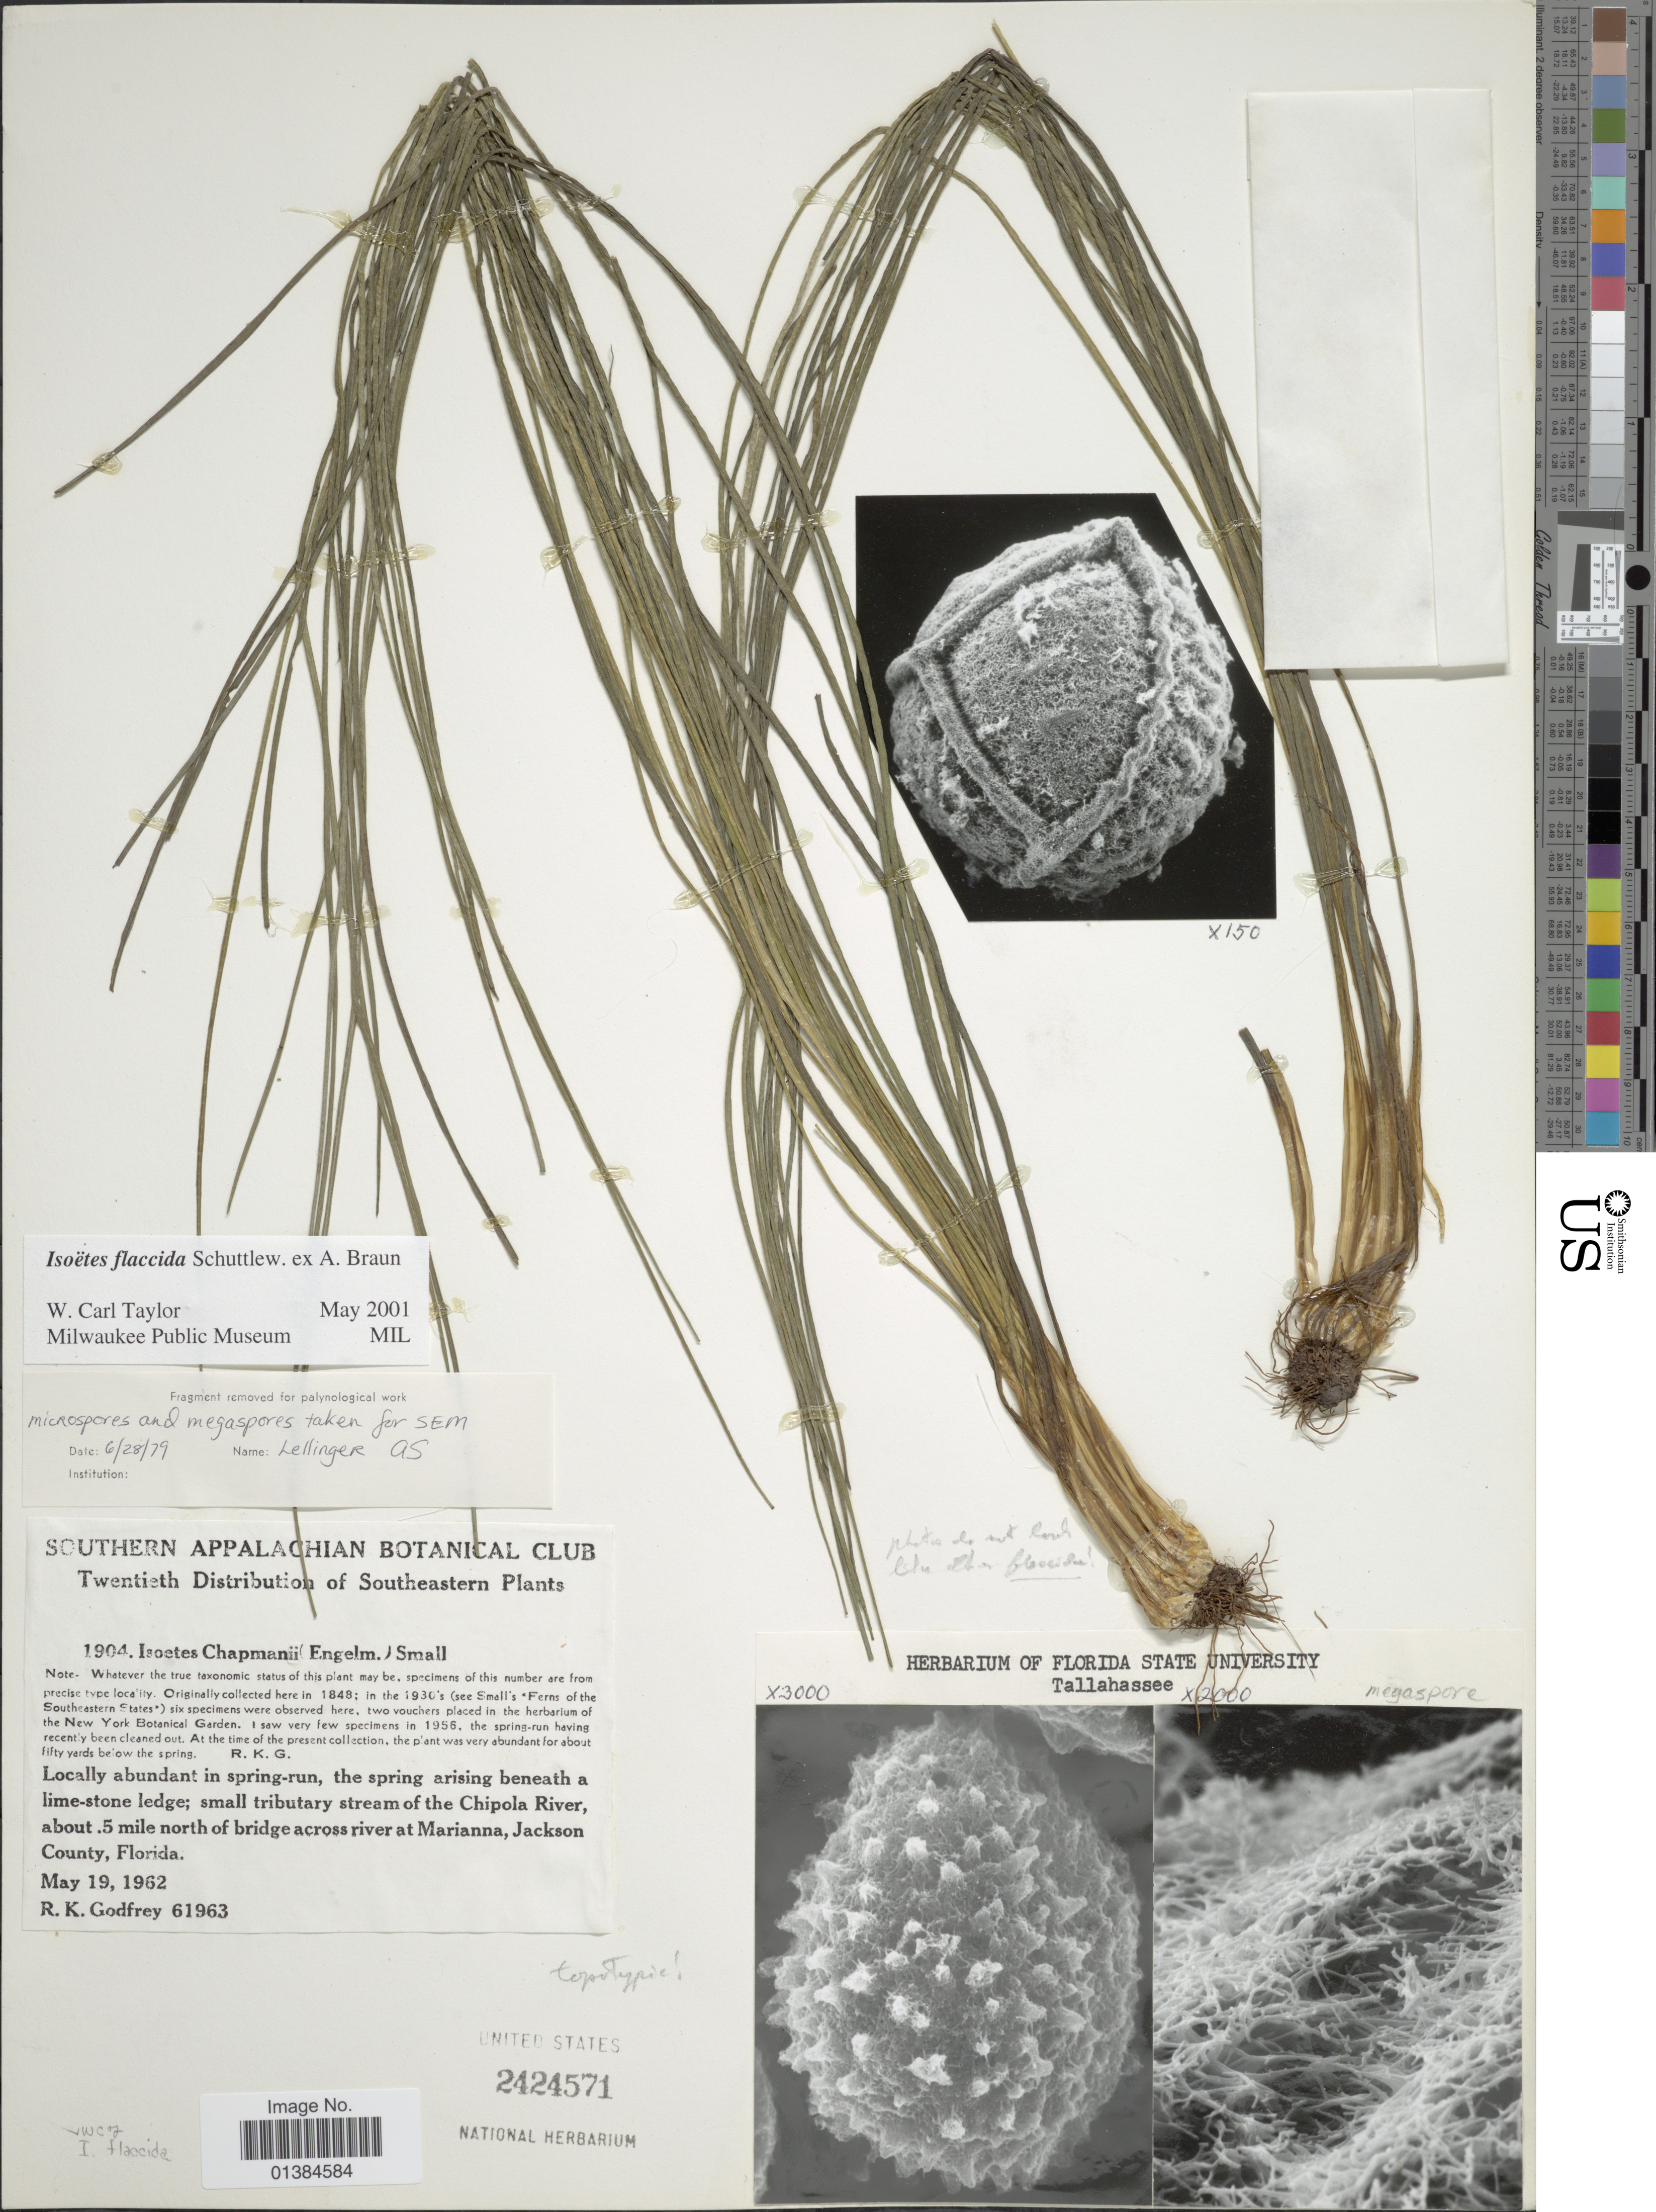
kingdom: Plantae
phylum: Tracheophyta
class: Lycopodiopsida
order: Isoetales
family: Isoetaceae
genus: Isoetes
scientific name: Isoetes flaccida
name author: Shuttlew. ex A. Braun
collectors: R. K. Godfrey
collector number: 61963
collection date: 1962-05-19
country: United States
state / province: Florida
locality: Small tributary stream of the Chipola River, about 5 mile north of bridge across river at Marianna, Jackson County.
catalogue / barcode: US 2424571